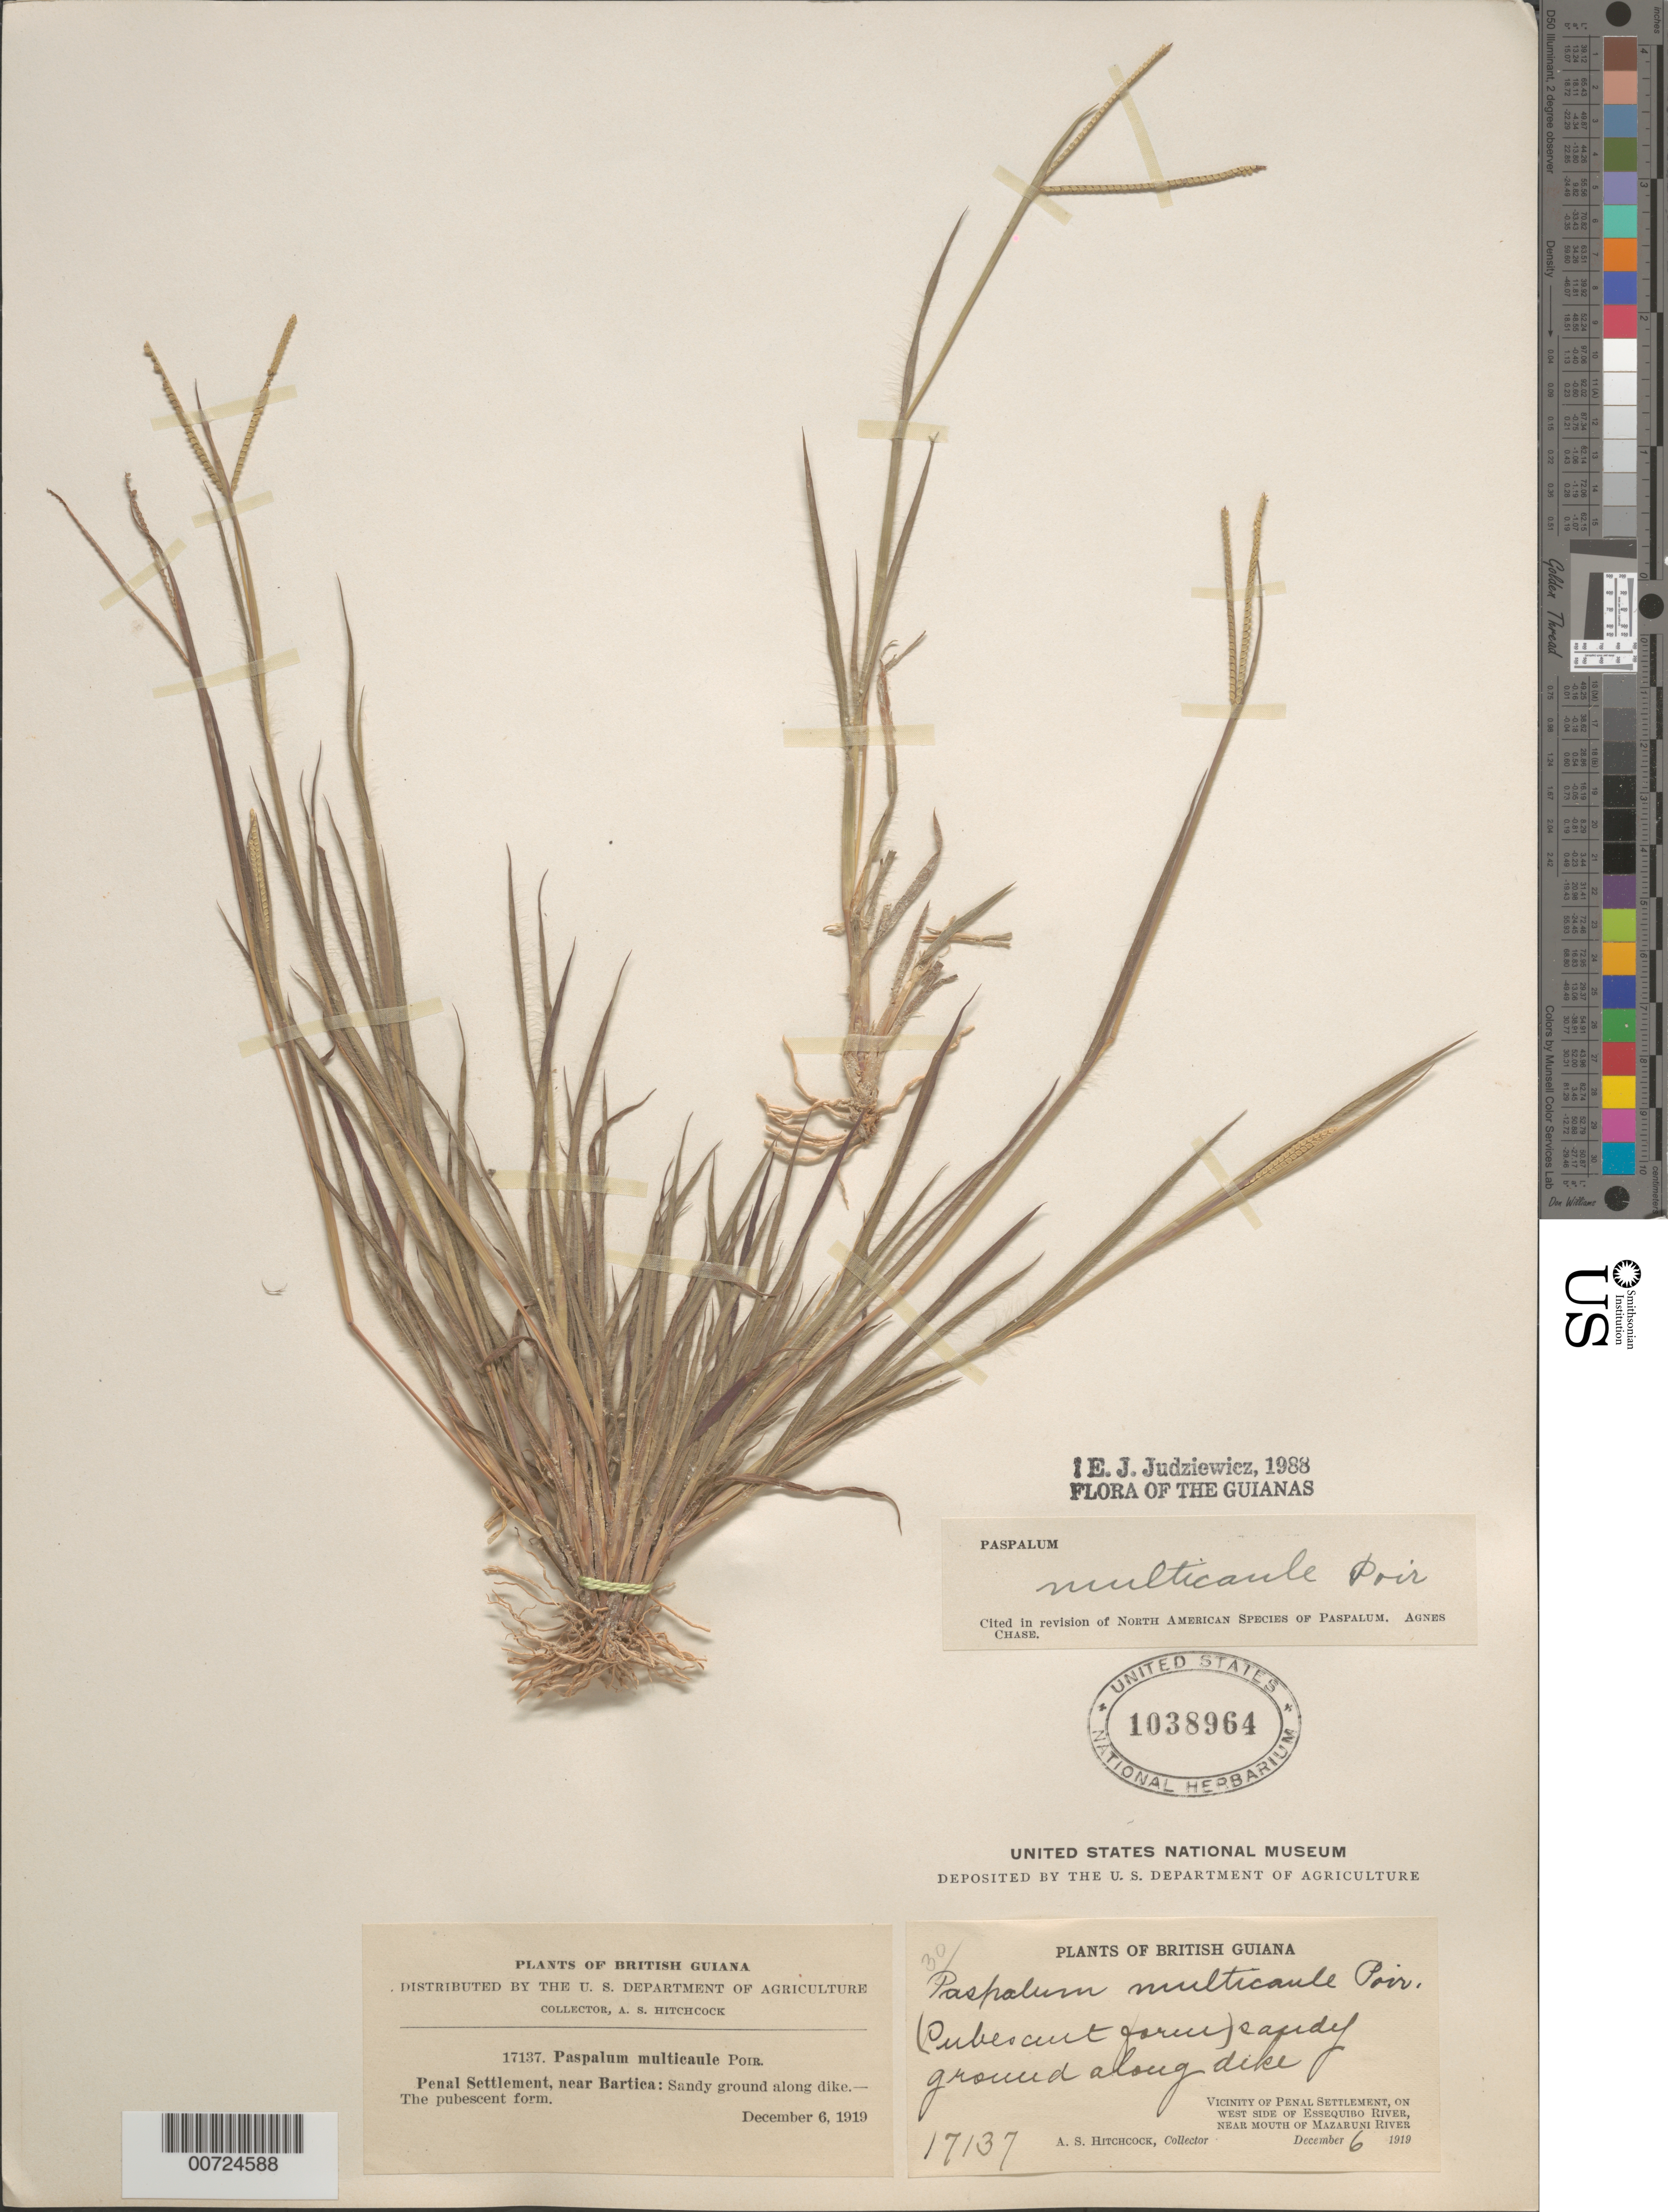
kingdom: Plantae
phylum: Tracheophyta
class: Liliopsida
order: Poales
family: Poaceae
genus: Paspalum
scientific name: Paspalum multicaule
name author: Poir.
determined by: Judziewicz, E. J.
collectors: A. S. Hitchcock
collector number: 17137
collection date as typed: Dec. 3-9, 1919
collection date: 1919-12-03/1919-12-09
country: Guyana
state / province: Cuyuni-Mazaruni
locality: Penal Settlement, on W side of Essequibo River, near mouth of Mazaruni River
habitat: Sandy ground along dike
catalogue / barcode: US 1038964